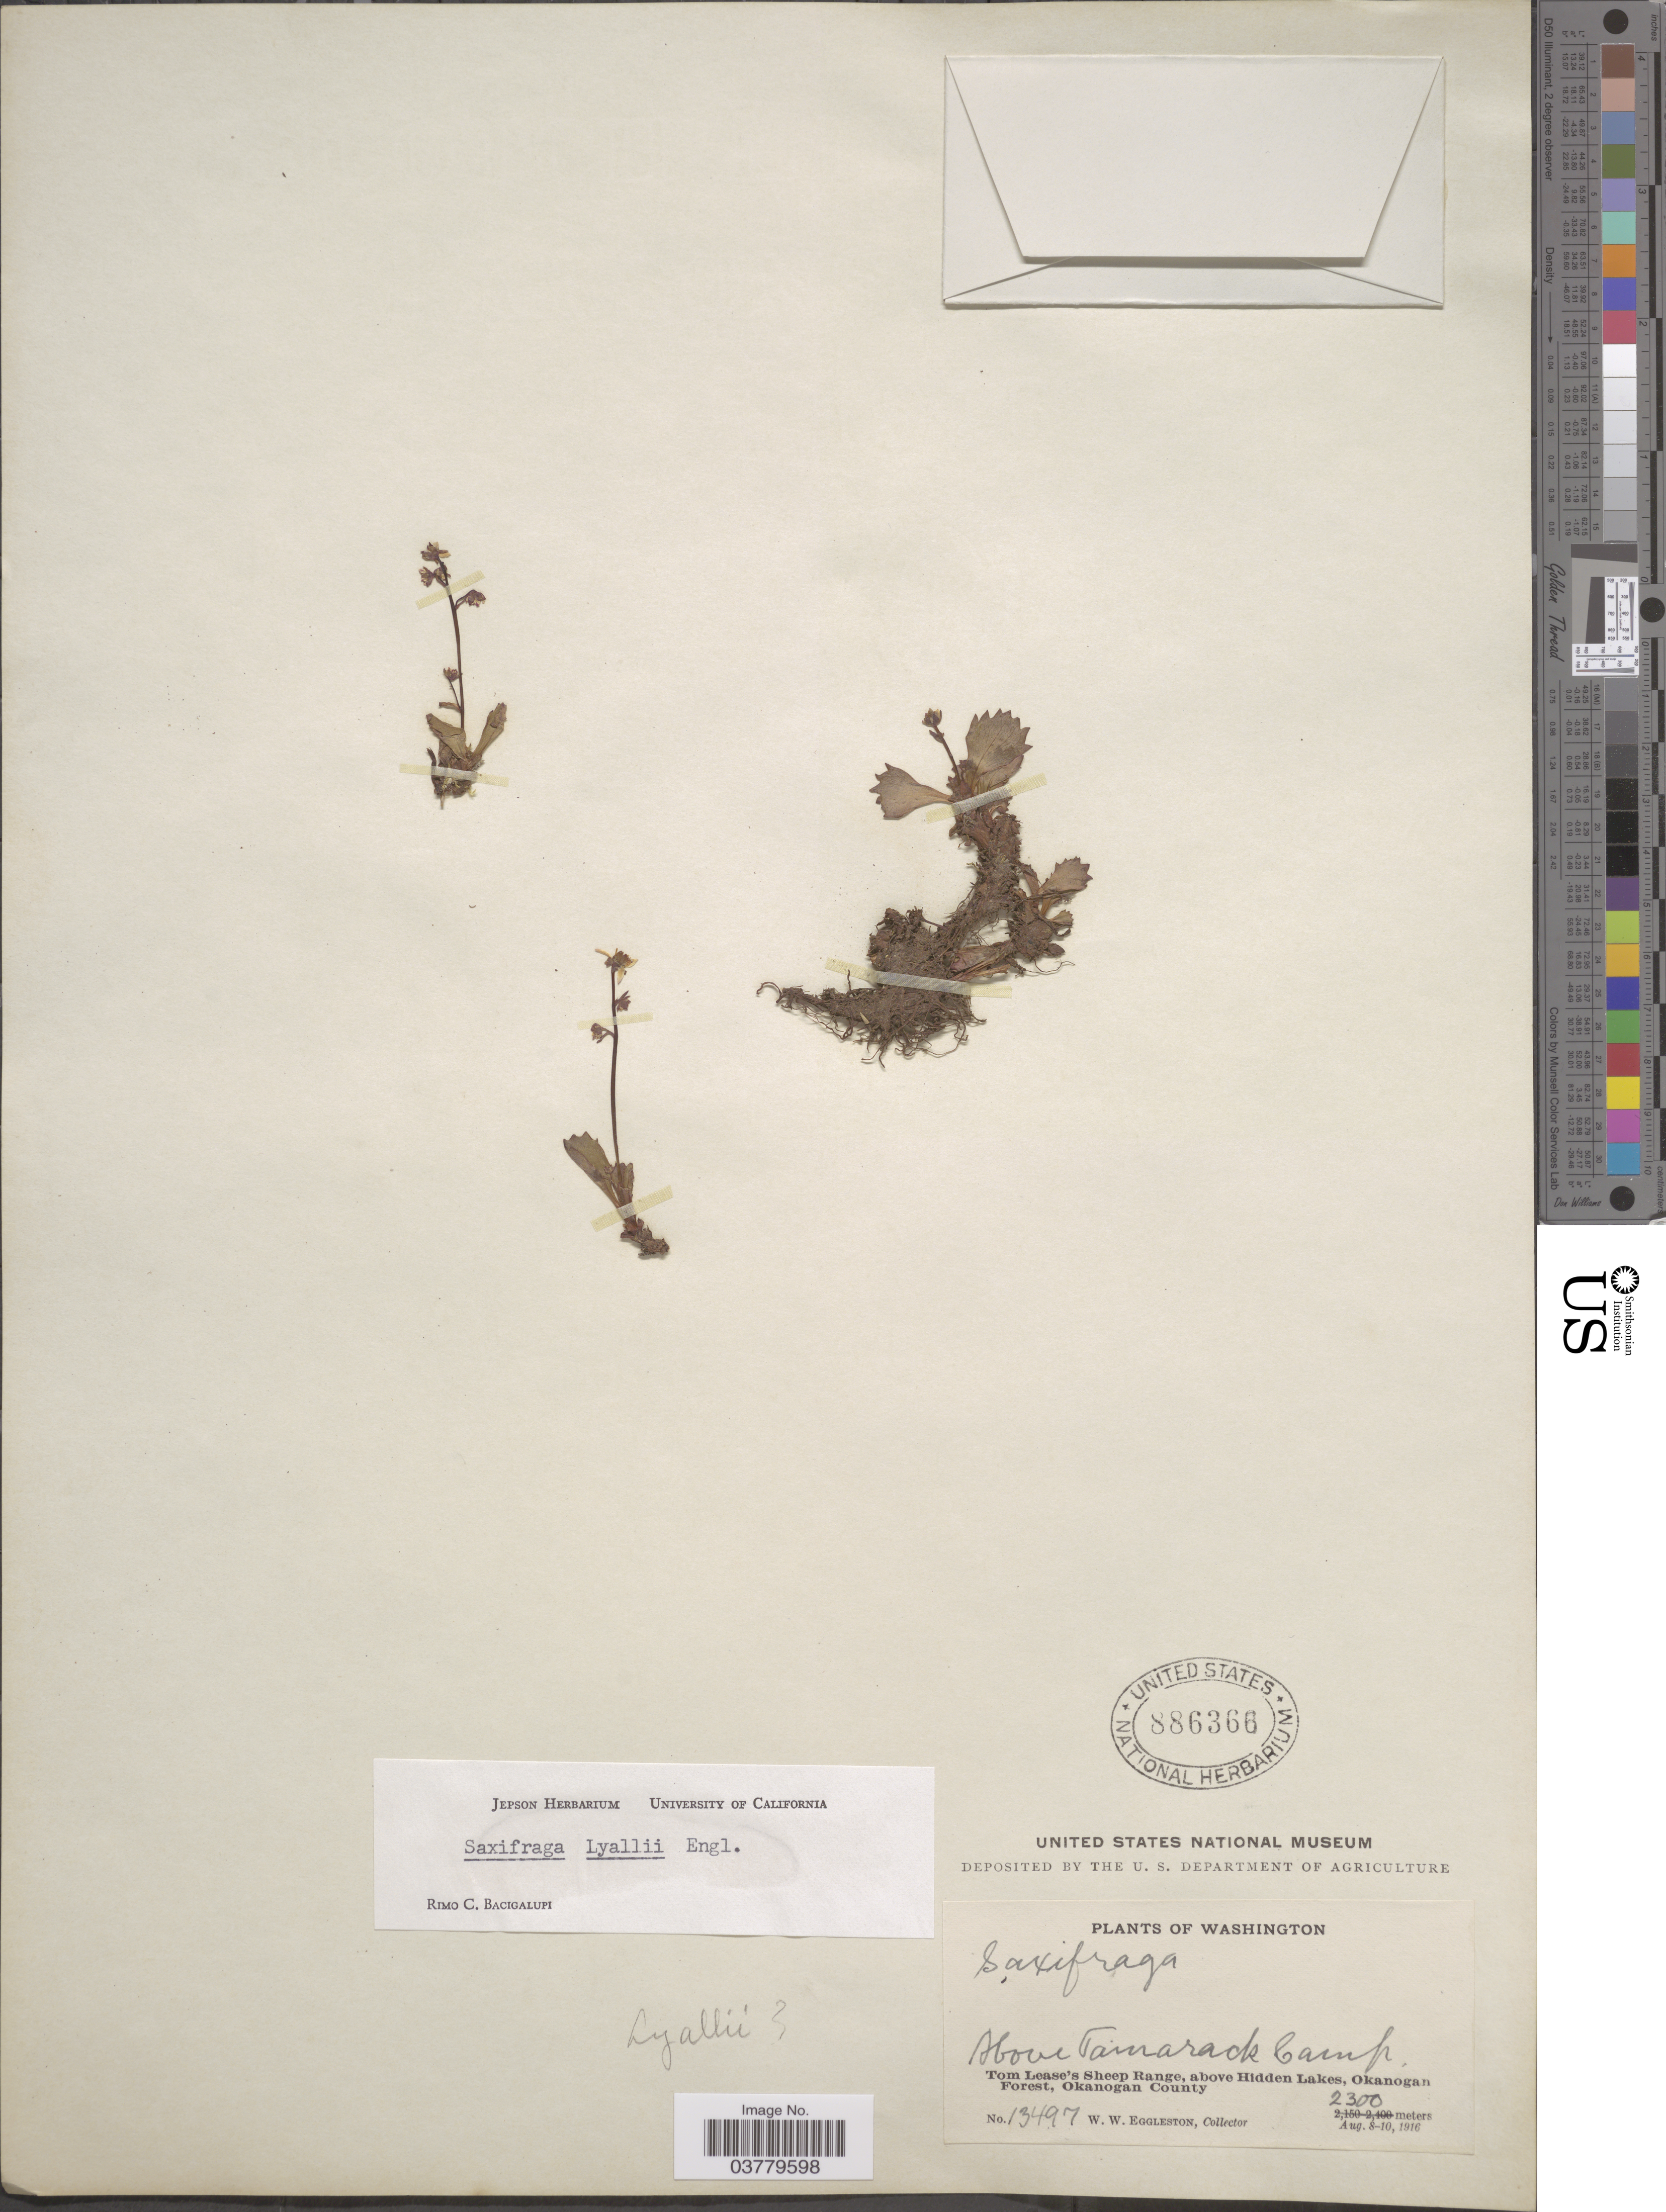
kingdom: Plantae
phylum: Tracheophyta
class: Magnoliopsida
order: Saxifragales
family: Saxifragaceae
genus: Micranthes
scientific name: Micranthes lyalii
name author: (Engl.) Small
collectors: W. W. Eggleston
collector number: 13497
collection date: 1916-08-08/1916-08-10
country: United States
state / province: Washington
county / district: Okanogan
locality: Above Tamarack Camp. Tom Lease's Sheep Range, above Hidden Lakes, Okanogan Forest, Okanogan County.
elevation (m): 2300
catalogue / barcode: US 886366